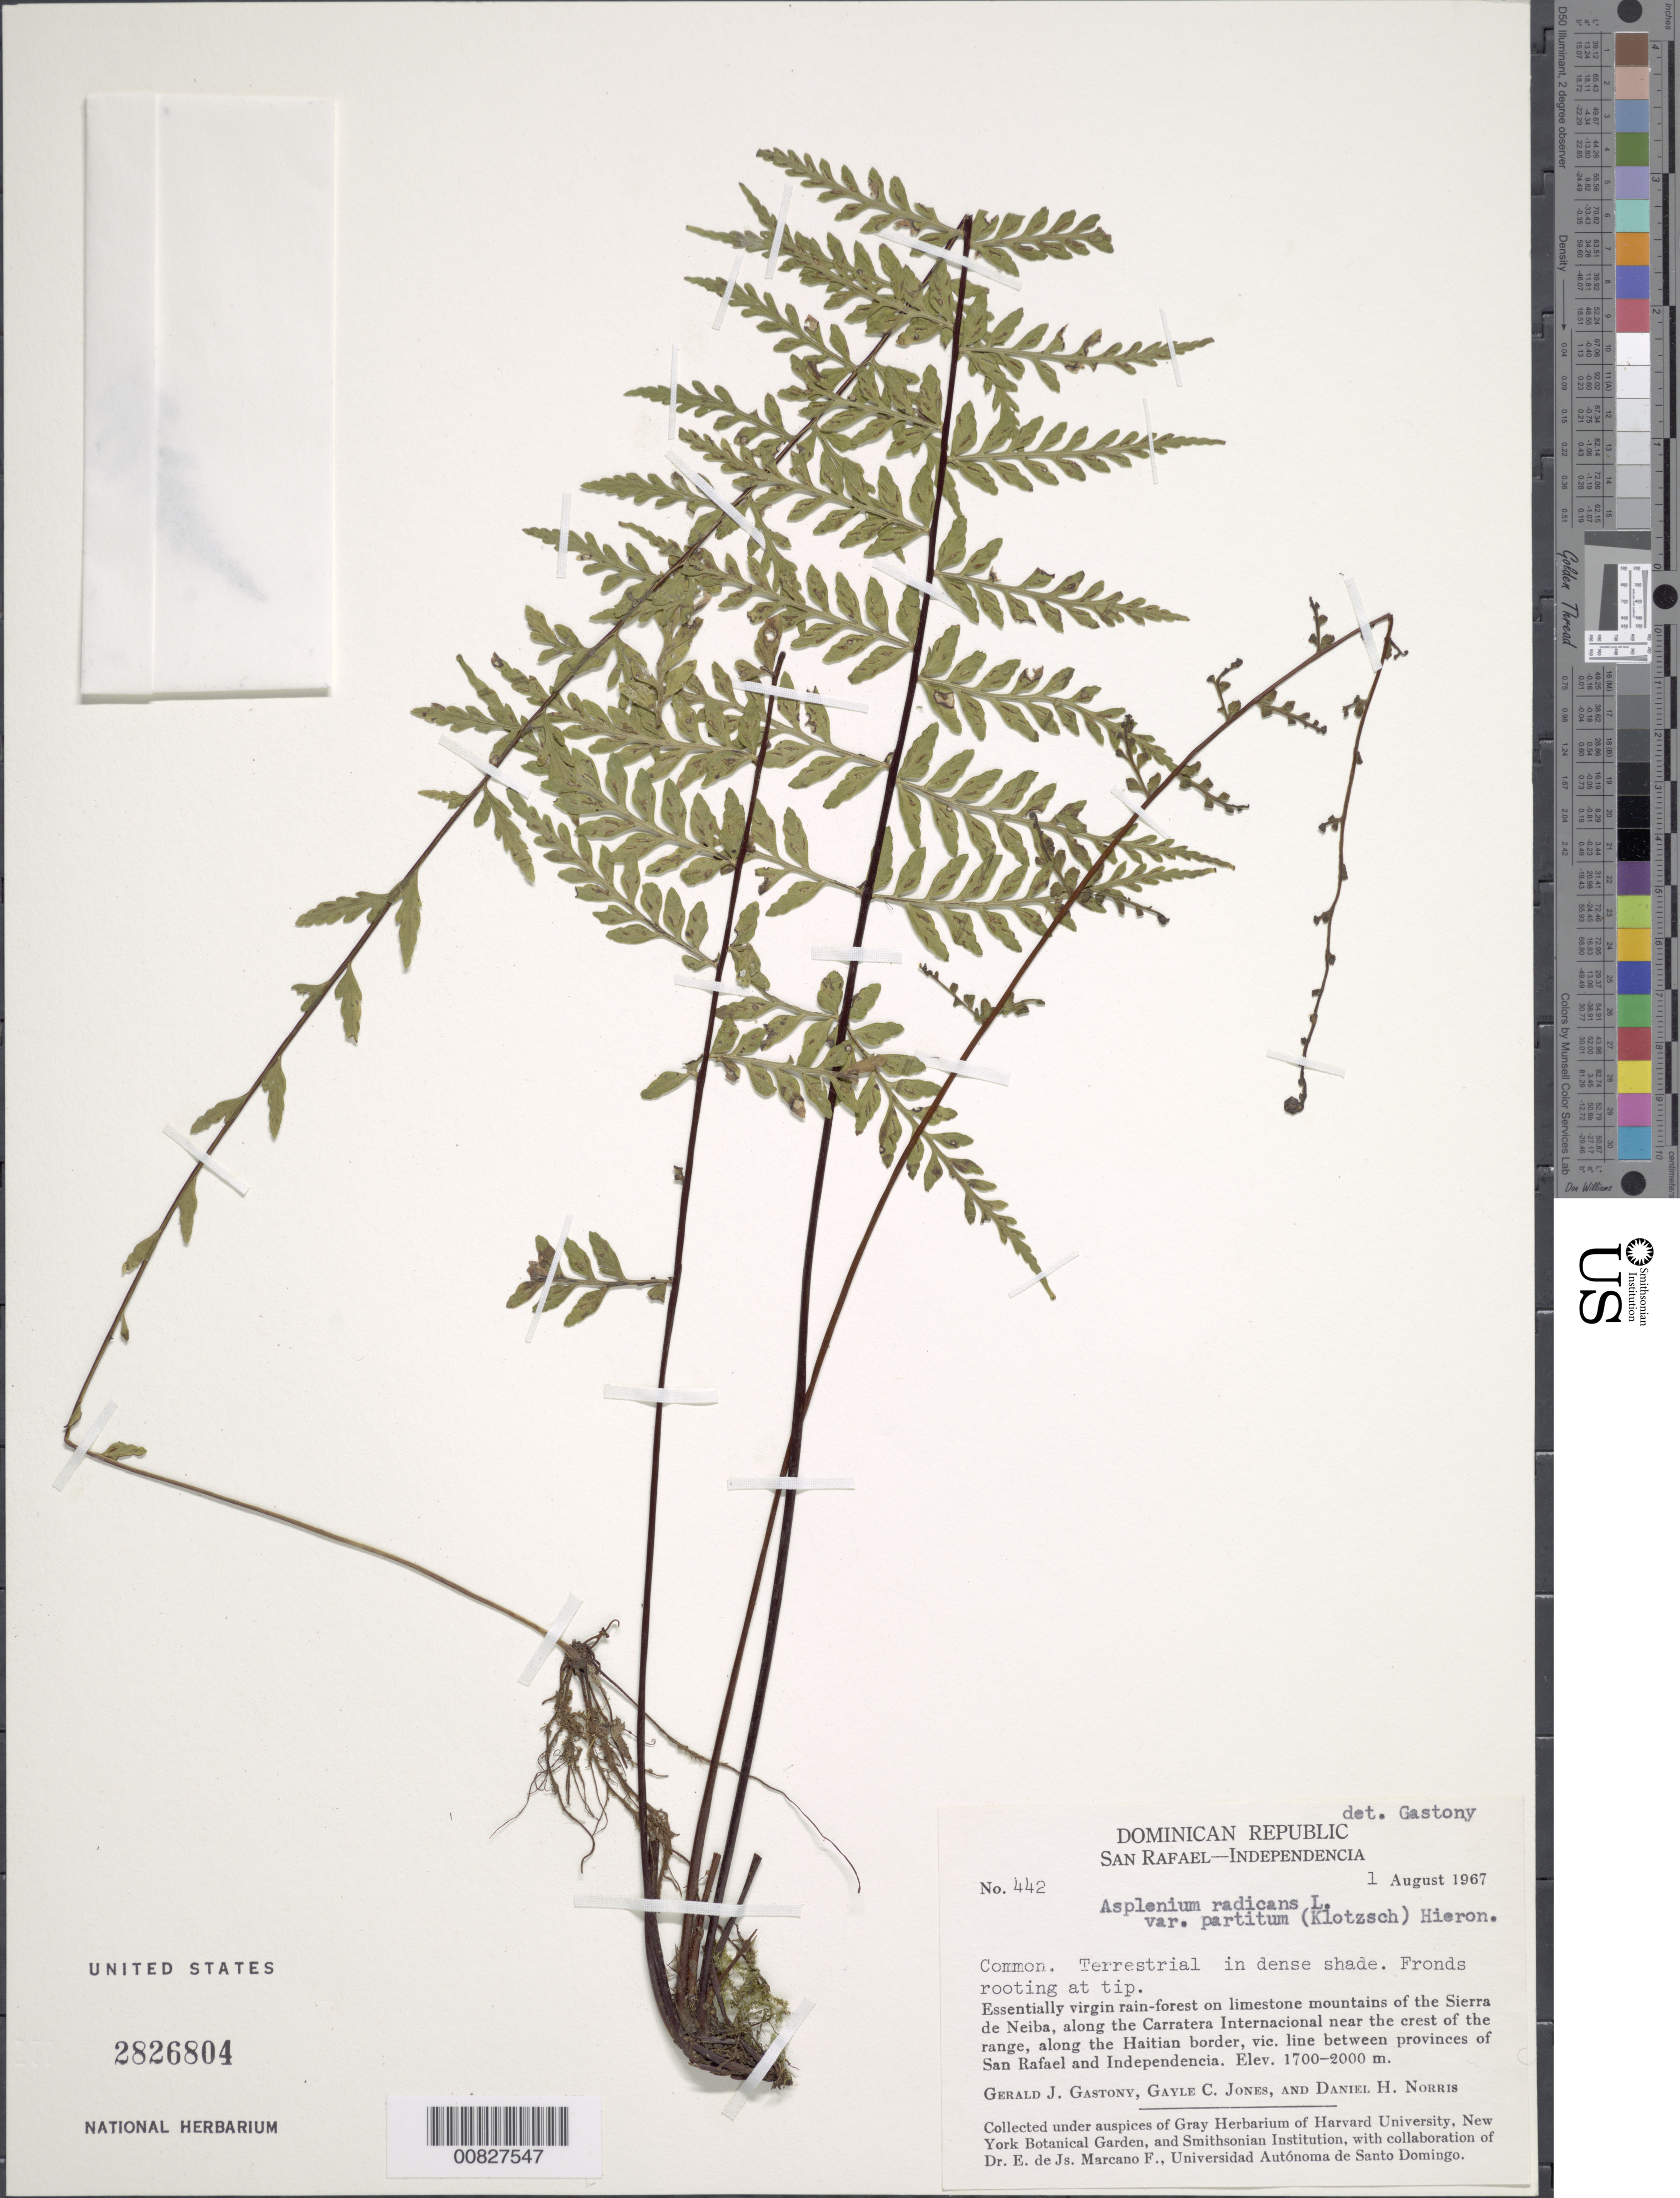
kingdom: Plantae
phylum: Tracheophyta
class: Polypodiopsida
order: Polypodiales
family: Aspleniaceae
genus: Asplenium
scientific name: Asplenium radicans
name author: L.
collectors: G. Gastony, G. C. Jones & D. H. Norris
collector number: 442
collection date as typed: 01 Aug 1967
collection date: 1967-08-01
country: Dominican Republic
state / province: Independencia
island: Hispaniola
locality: San Rafael to Independencia, Sierra de Neiba, Carretera Internacional, Haitian border between San Rafael and Independencia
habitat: Essentially virgin rainforest on limestone mountains; dense shade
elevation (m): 1700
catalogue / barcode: US 2826804